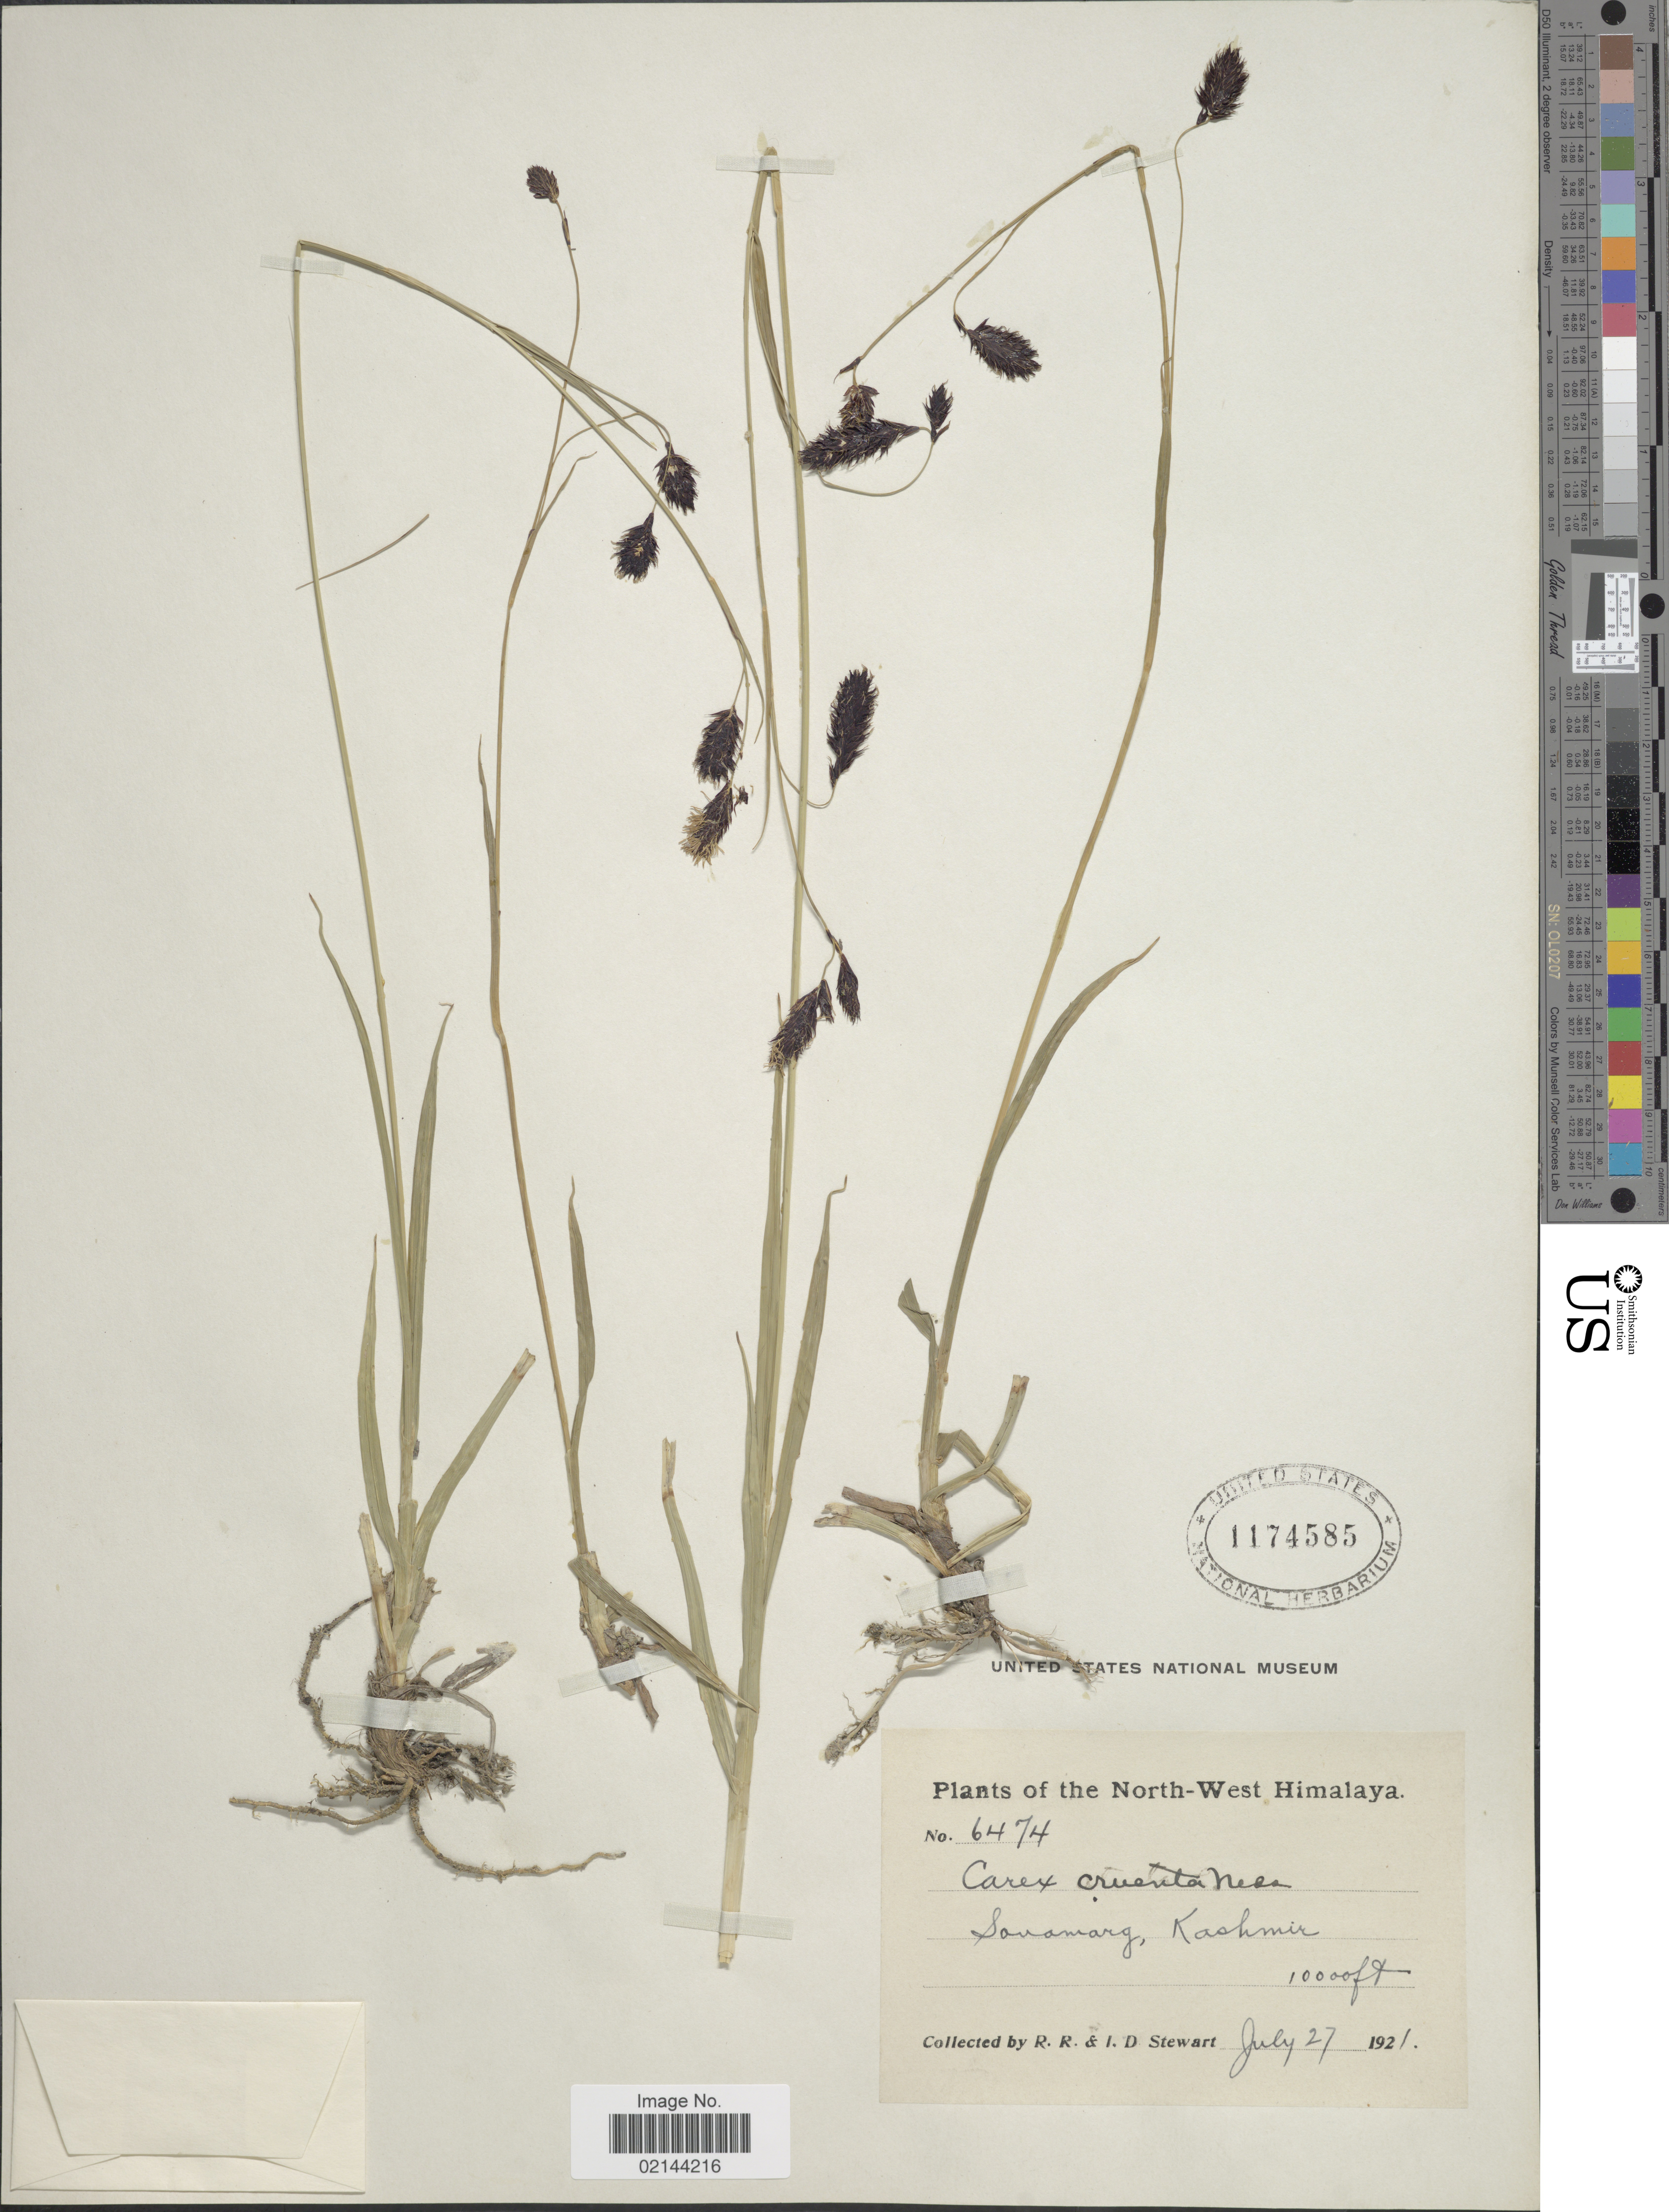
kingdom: Plantae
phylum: Tracheophyta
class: Liliopsida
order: Poales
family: Cyperaceae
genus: Carex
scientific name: Carex cruenta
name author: Nees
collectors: R. R. Stewart & I. Stewart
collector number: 6474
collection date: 1921-07-27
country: India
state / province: Jammu and Kashmir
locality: The North-West Himalaya, Sonamarg, Kashmir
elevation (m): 3048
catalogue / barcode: US 1174585